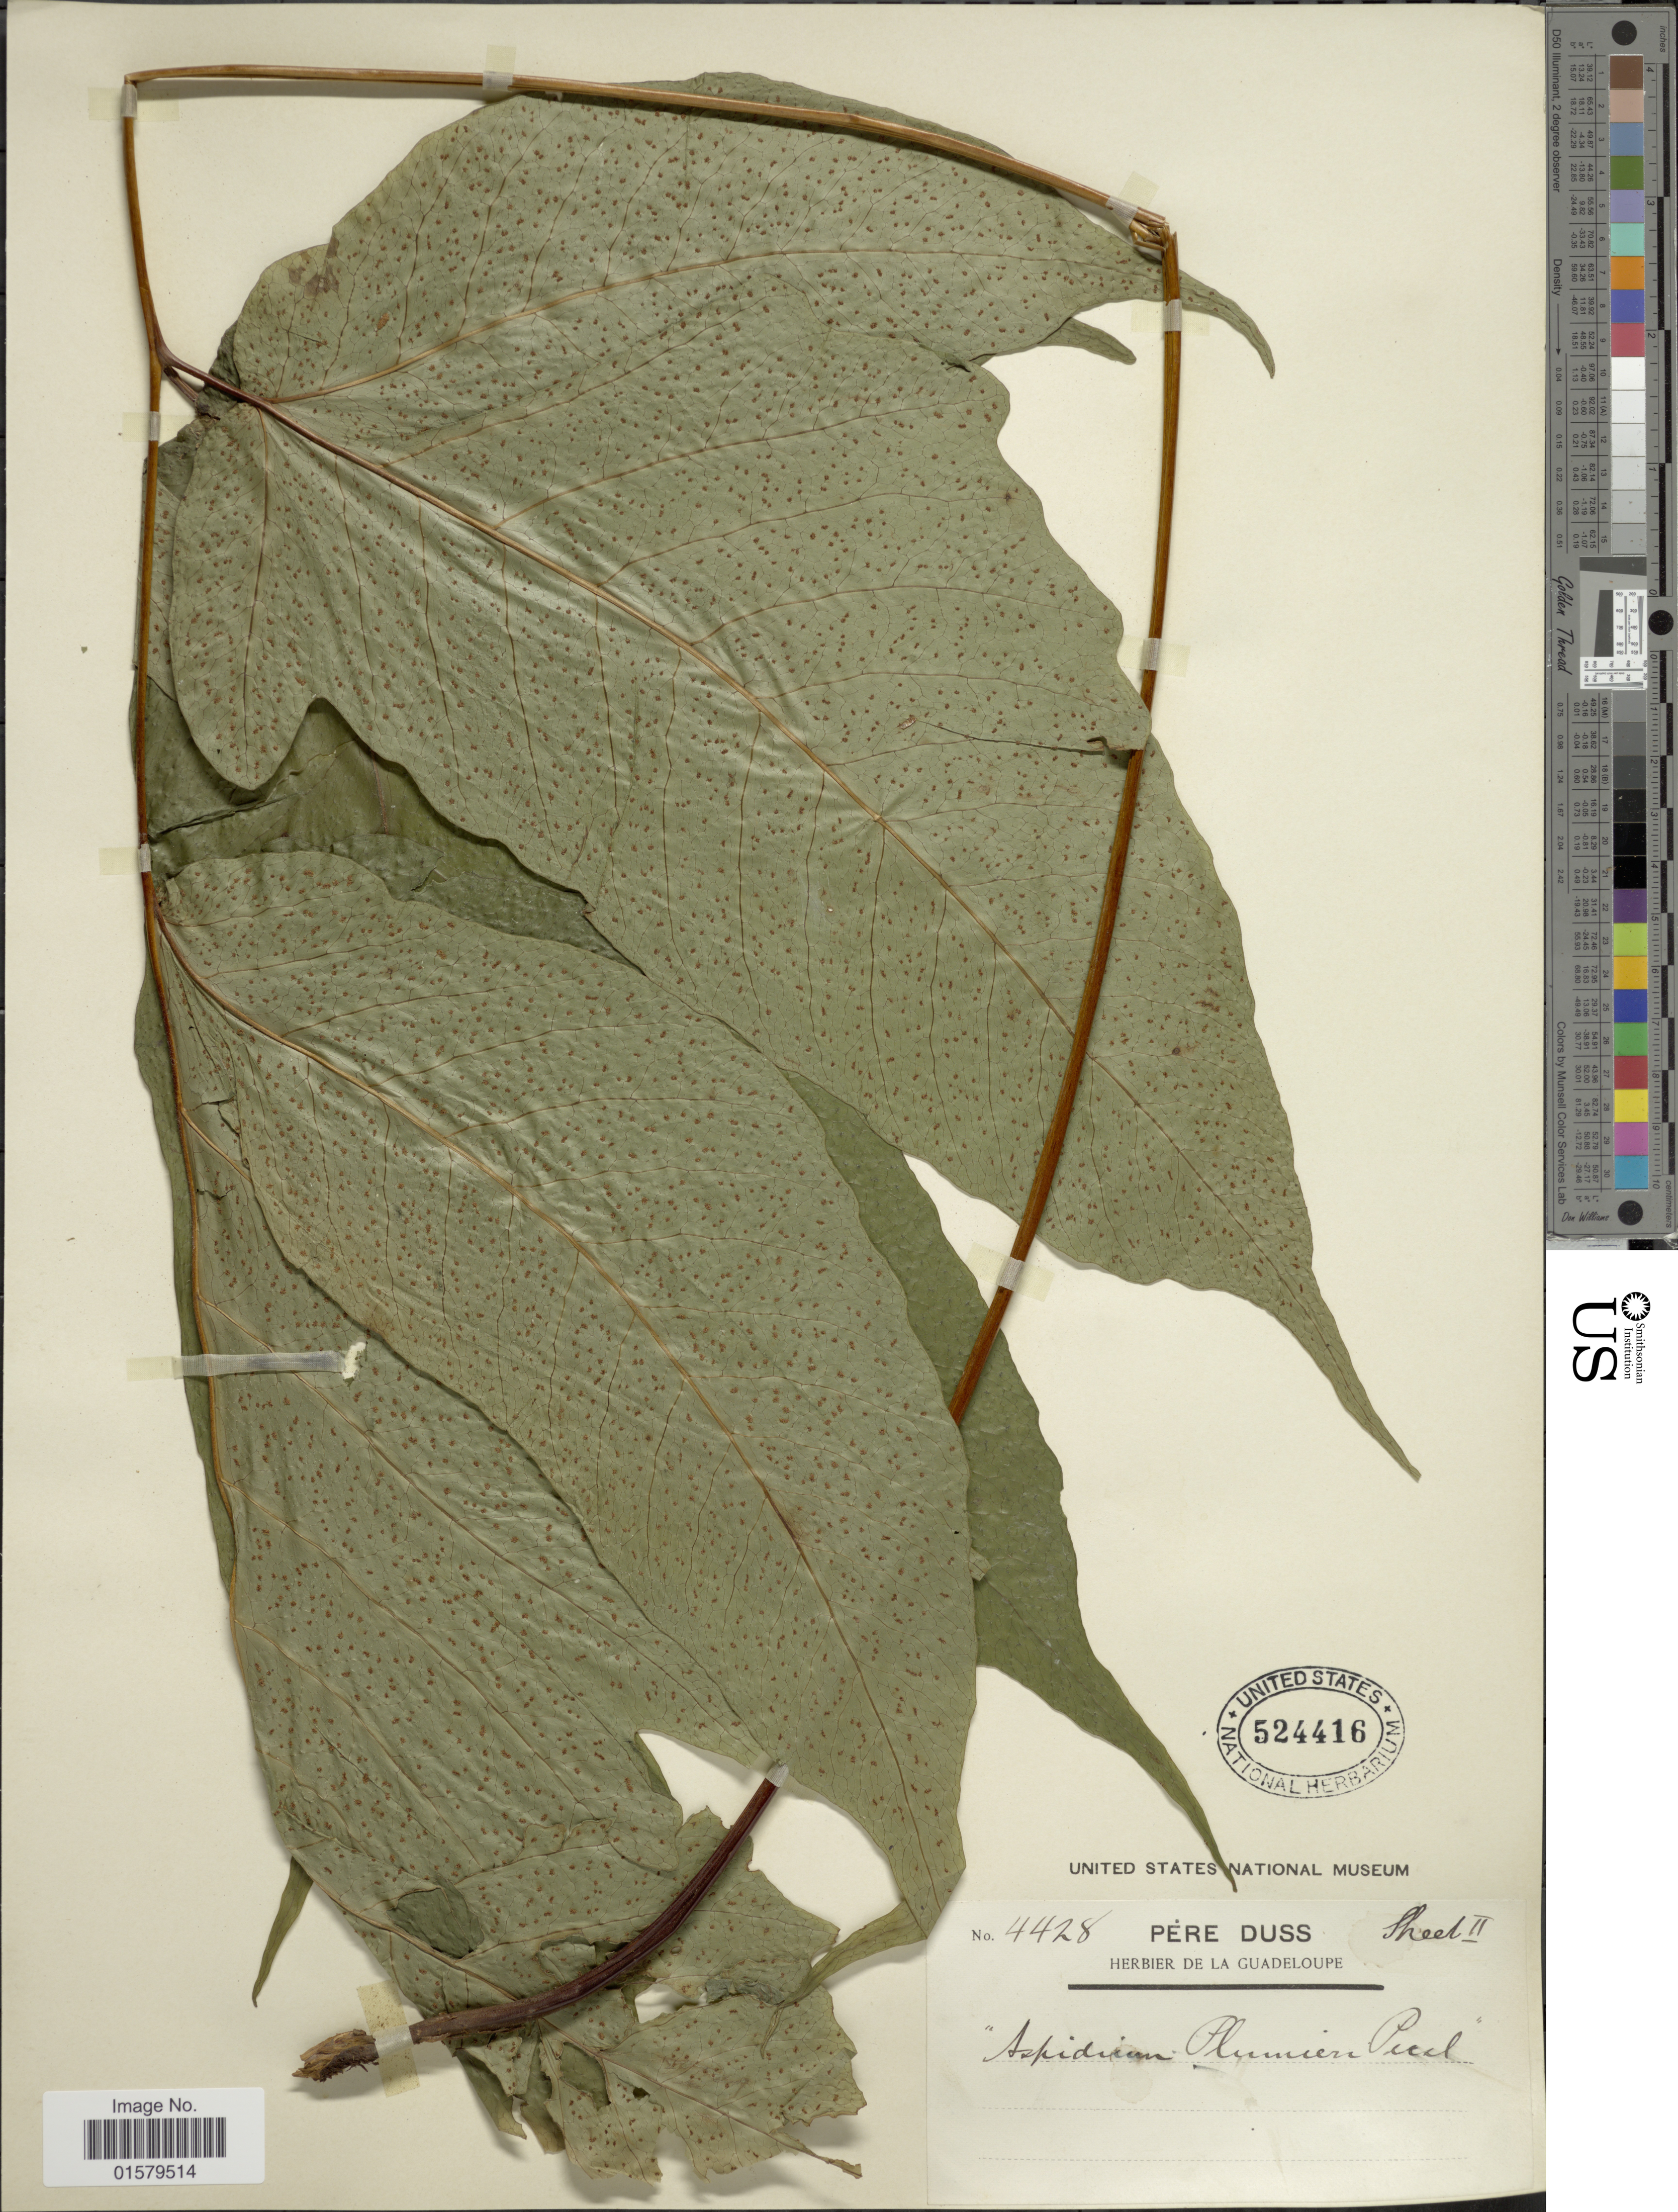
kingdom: Plantae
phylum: Tracheophyta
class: Polypodiopsida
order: Polypodiales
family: Tectariaceae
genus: Tectaria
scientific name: Tectaria trifoliata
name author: (L.) Cav.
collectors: Père Duss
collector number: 4428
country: Guadeloupe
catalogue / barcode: US 524416